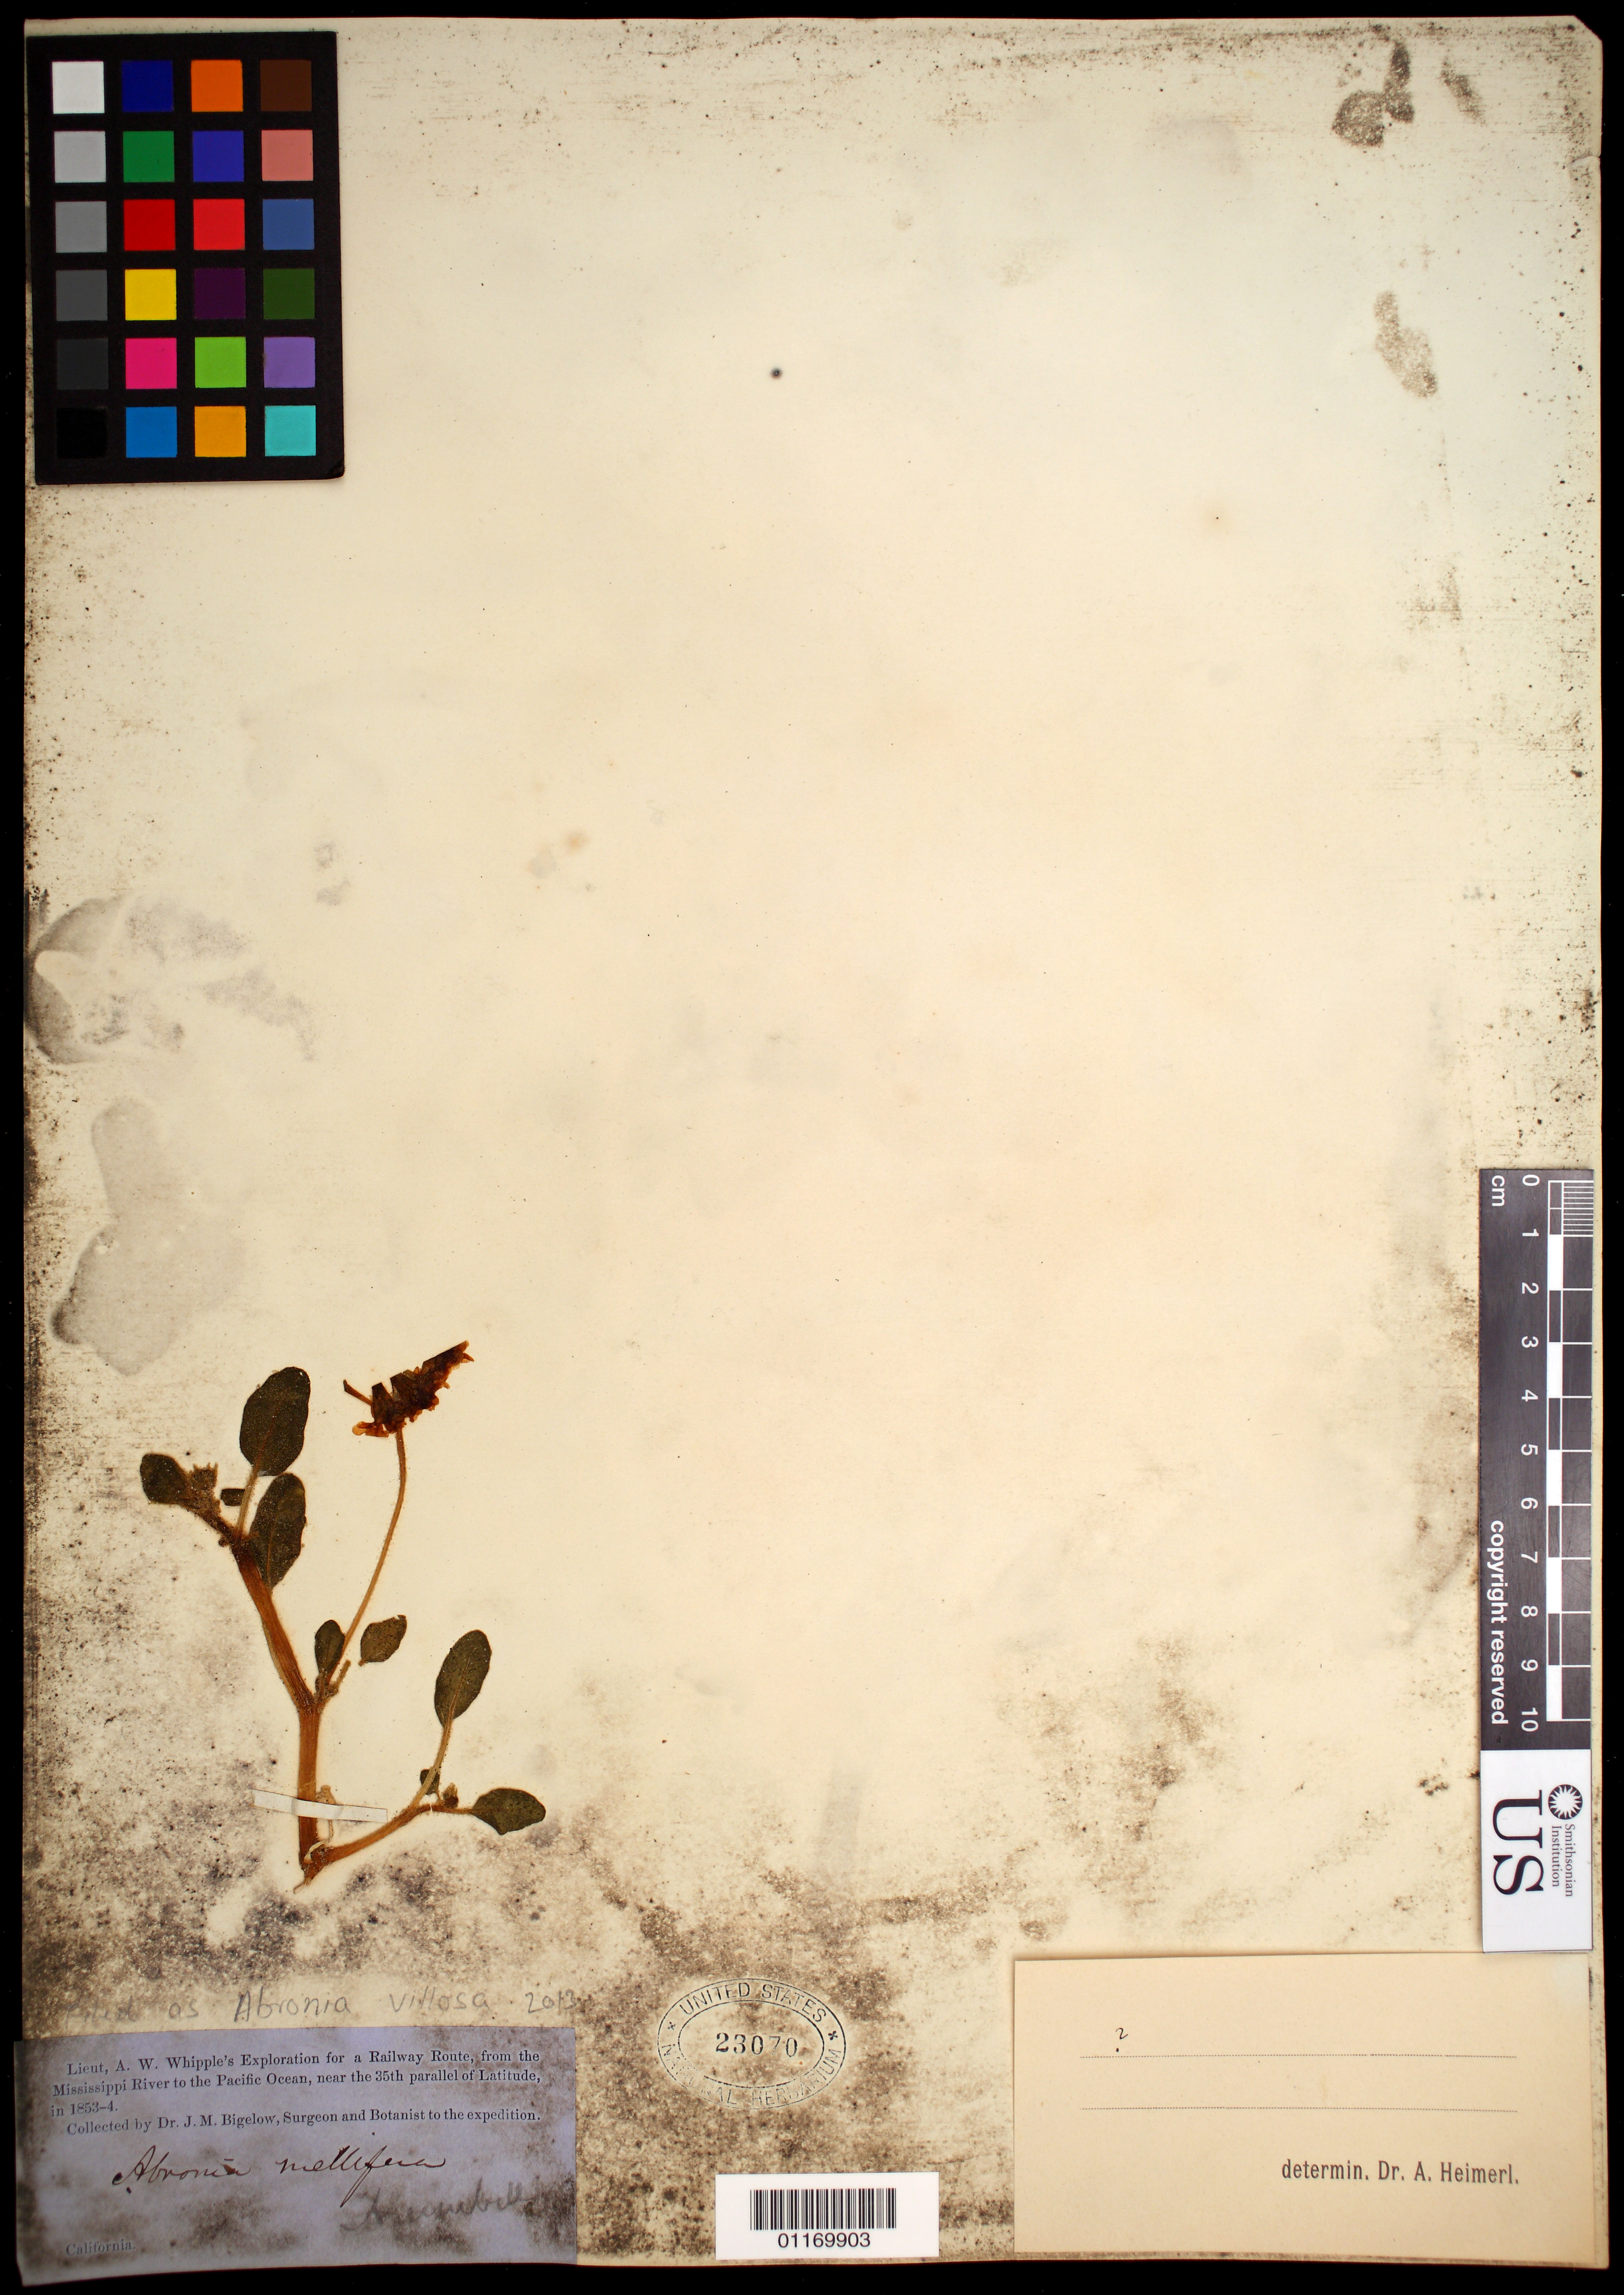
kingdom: Plantae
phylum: Tracheophyta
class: Magnoliopsida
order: Caryophyllales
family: Nyctaginaceae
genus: Abronia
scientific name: Abronia villosa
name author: S. Watson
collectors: J. M. Bigelow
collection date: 1853/1854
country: United States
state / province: California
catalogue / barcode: US 23070